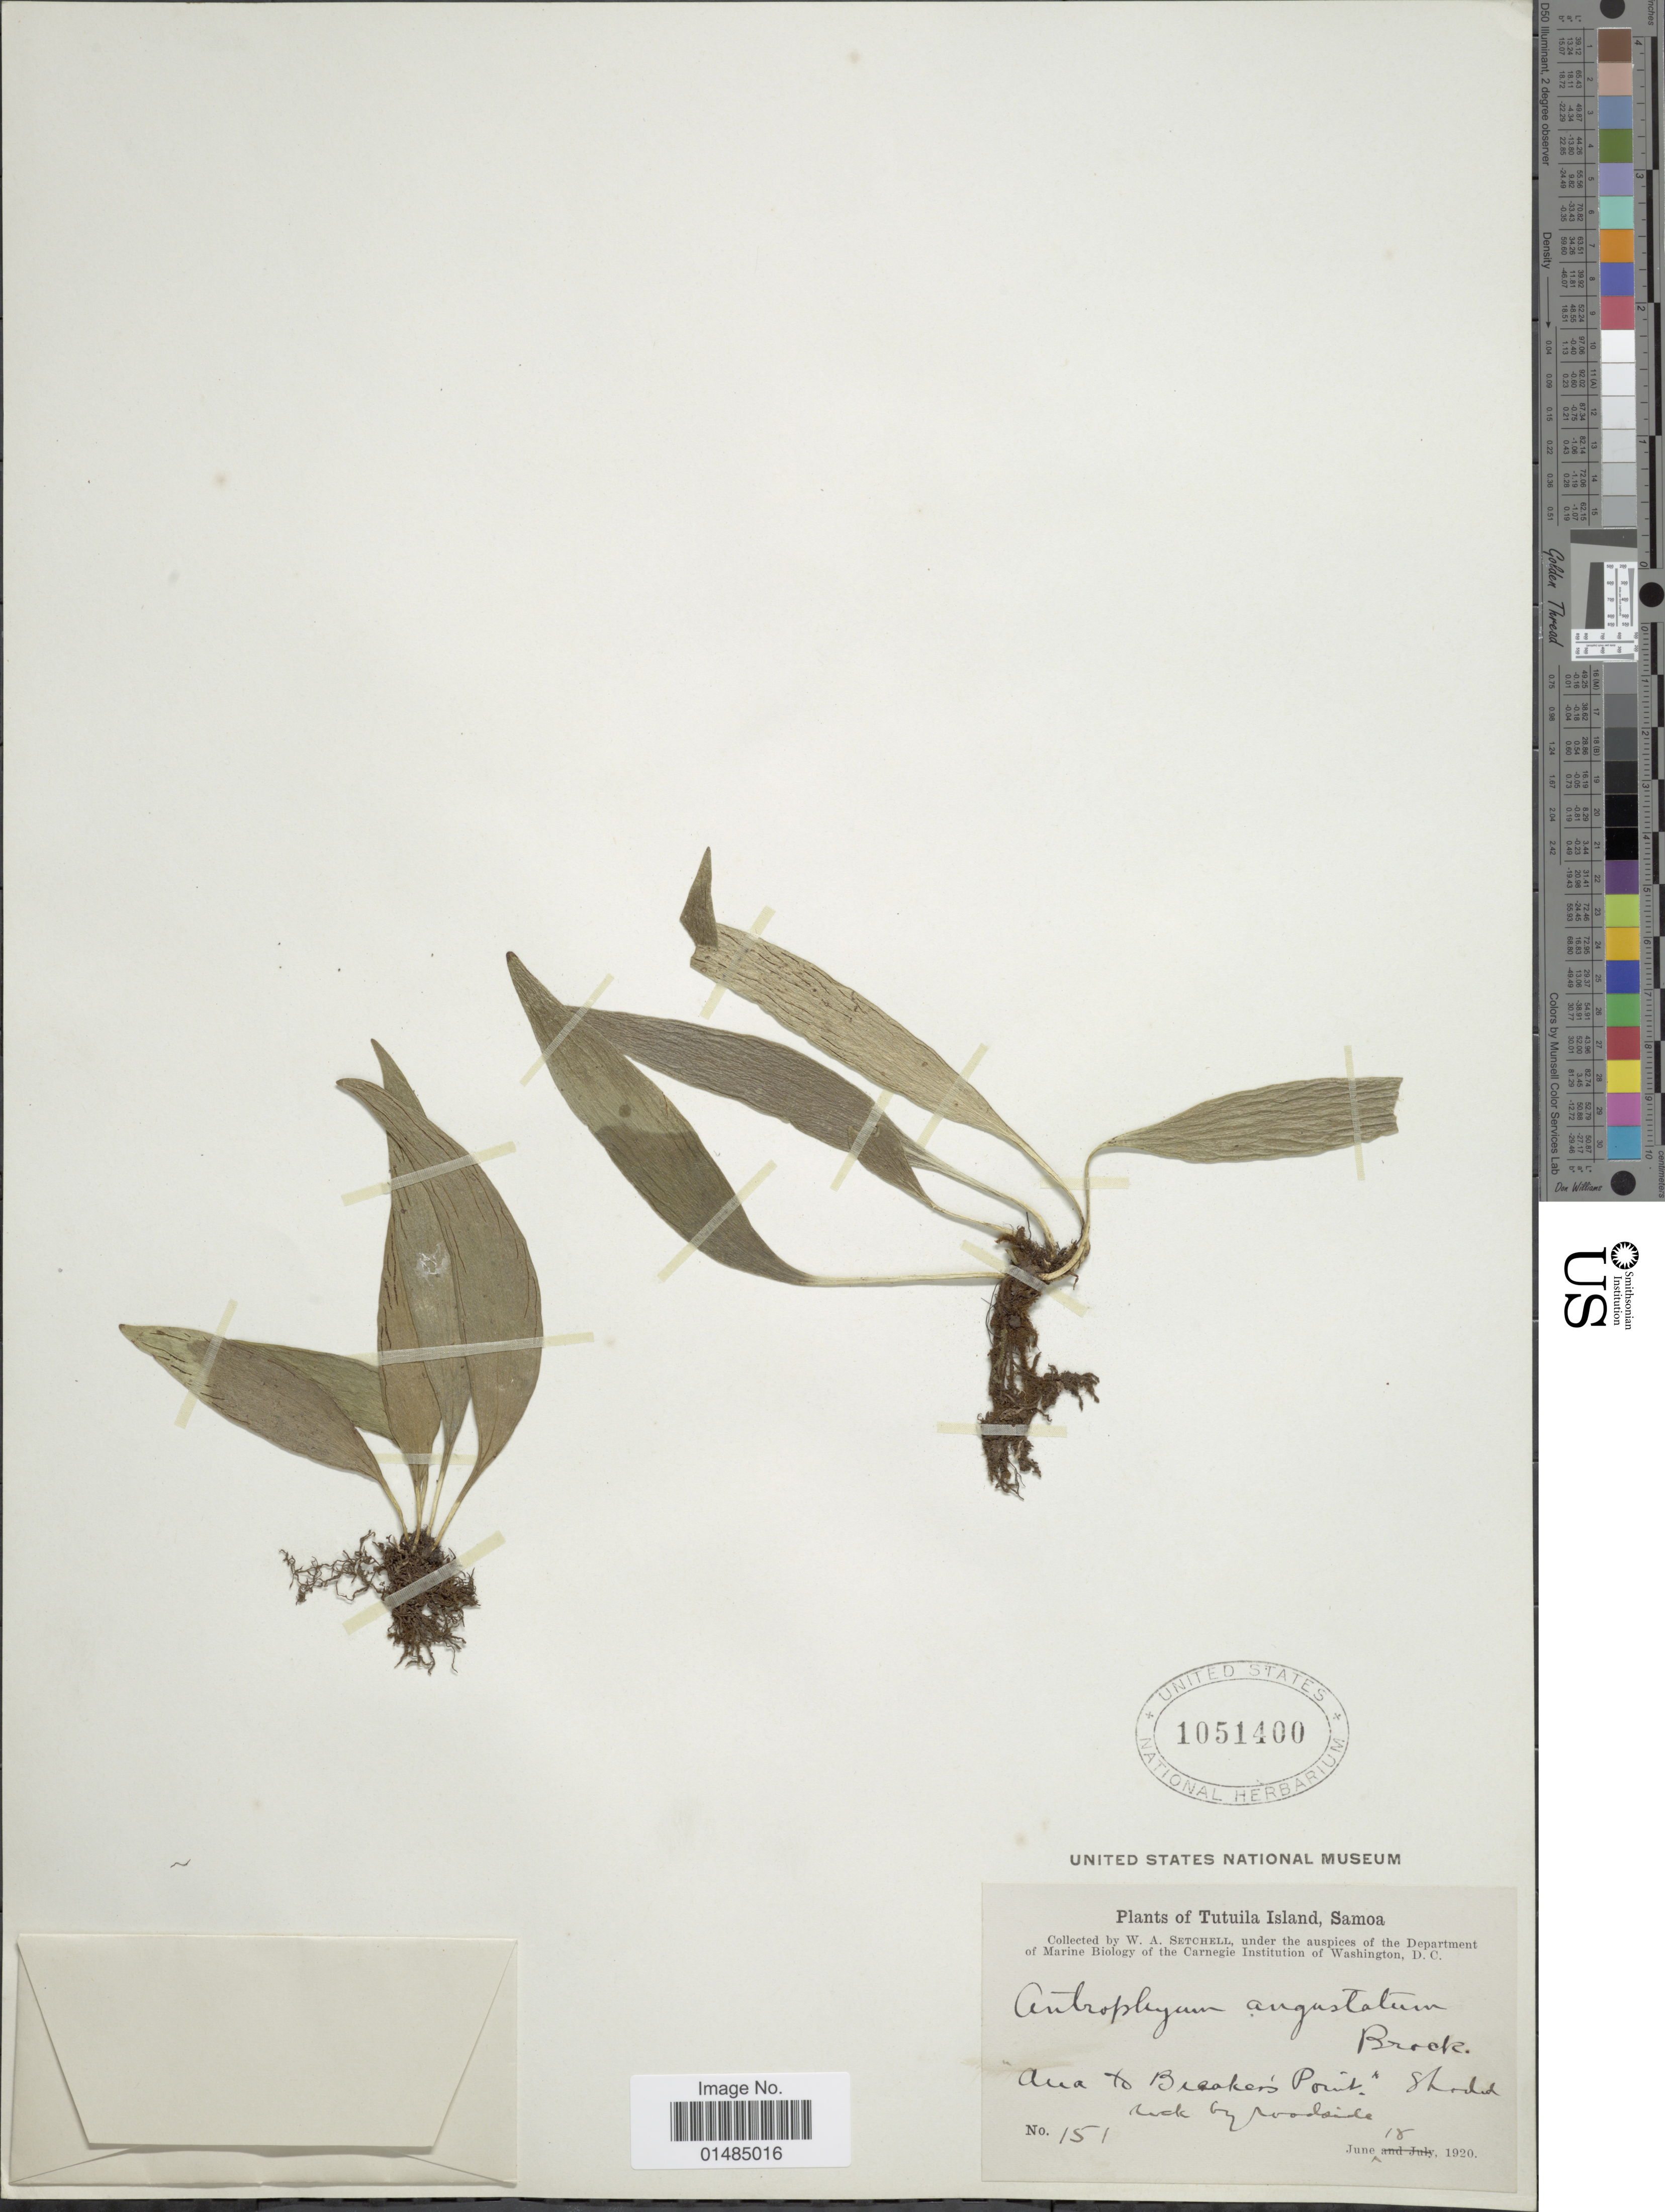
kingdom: Plantae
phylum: Tracheophyta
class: Polypodiopsida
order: Polypodiales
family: Pteridaceae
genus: Antrophyum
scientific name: Antrophyum angustatum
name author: Brack. in Wilkes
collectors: W. Setchell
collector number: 151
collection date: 1920-06-18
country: American Samoa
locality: Tutuila Island, Samoa, Aua to Breaker's Point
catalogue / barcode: US 1051400